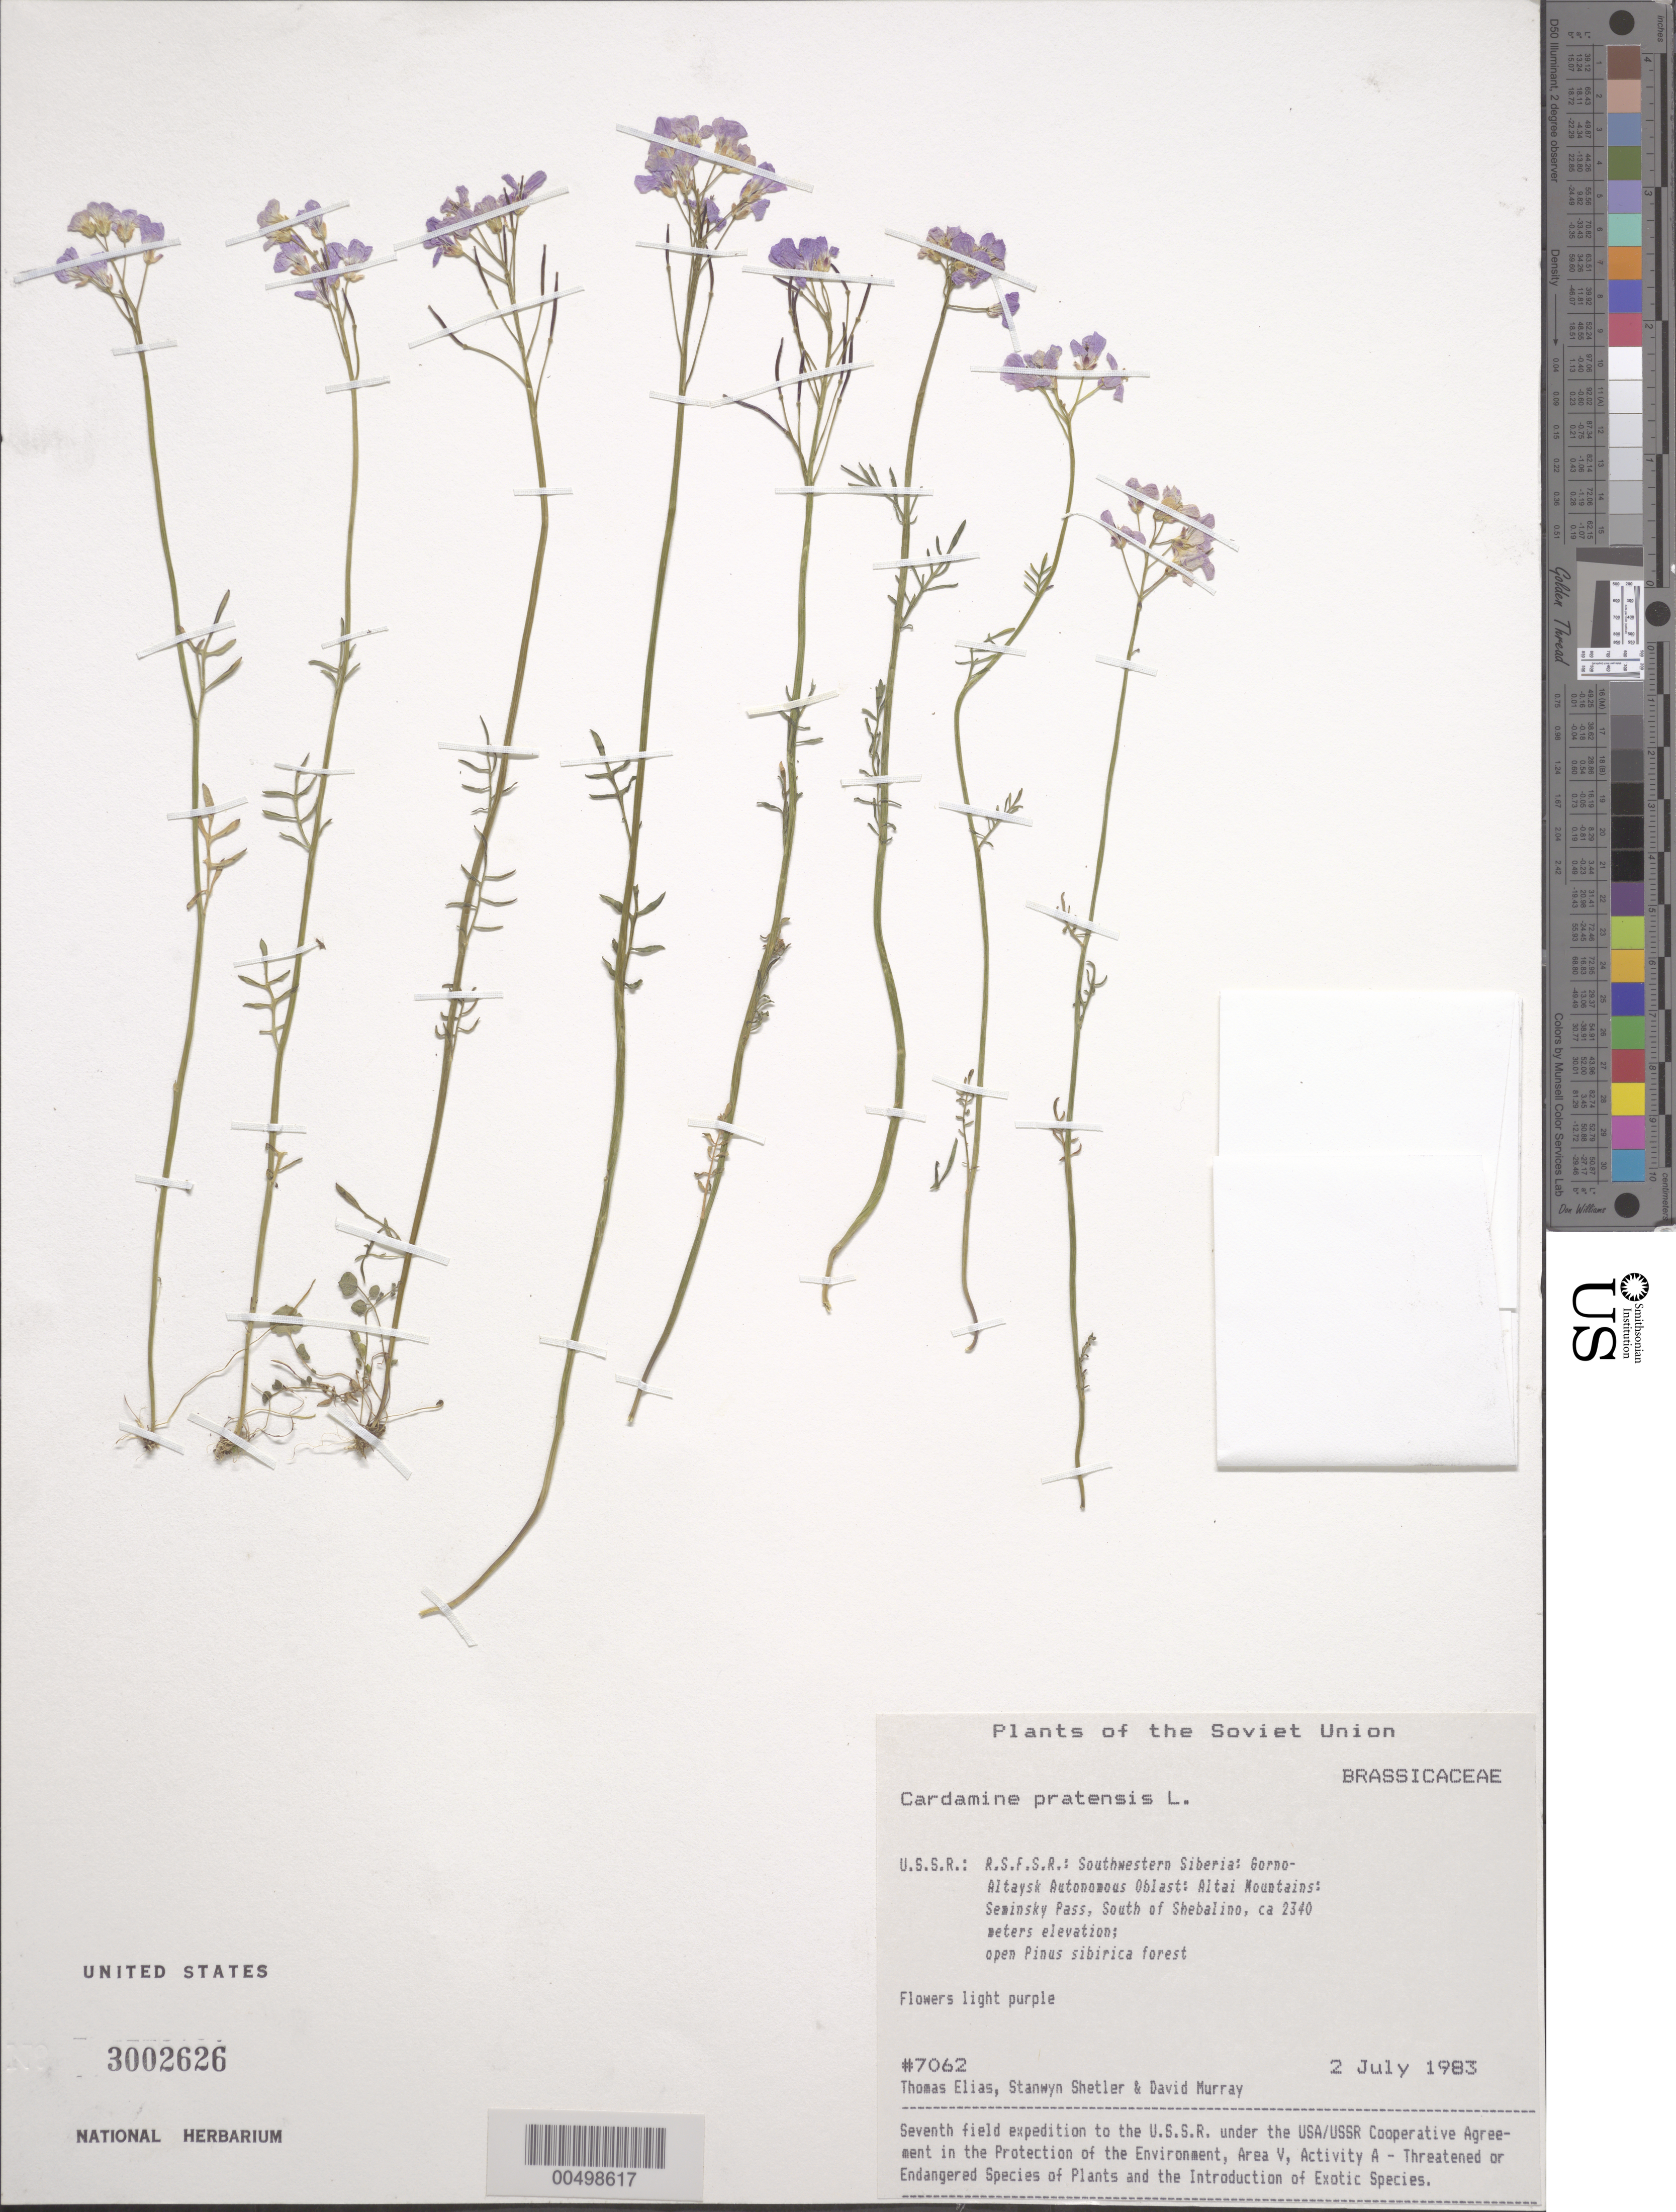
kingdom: Plantae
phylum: Tracheophyta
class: Magnoliopsida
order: Brassicales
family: Brassicaceae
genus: Cardamine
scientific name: Cardamine pratensis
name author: L.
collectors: T. Elias, S. Shetler & D. F. Murray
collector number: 7062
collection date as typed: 02 Jul 1983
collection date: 1983-07-02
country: Russian Federation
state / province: Altai Republic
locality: Altai Mountains, Seminsky Pass, S of Shebalino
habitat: open Pinus sibirica forest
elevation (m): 2340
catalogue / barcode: US 3002626